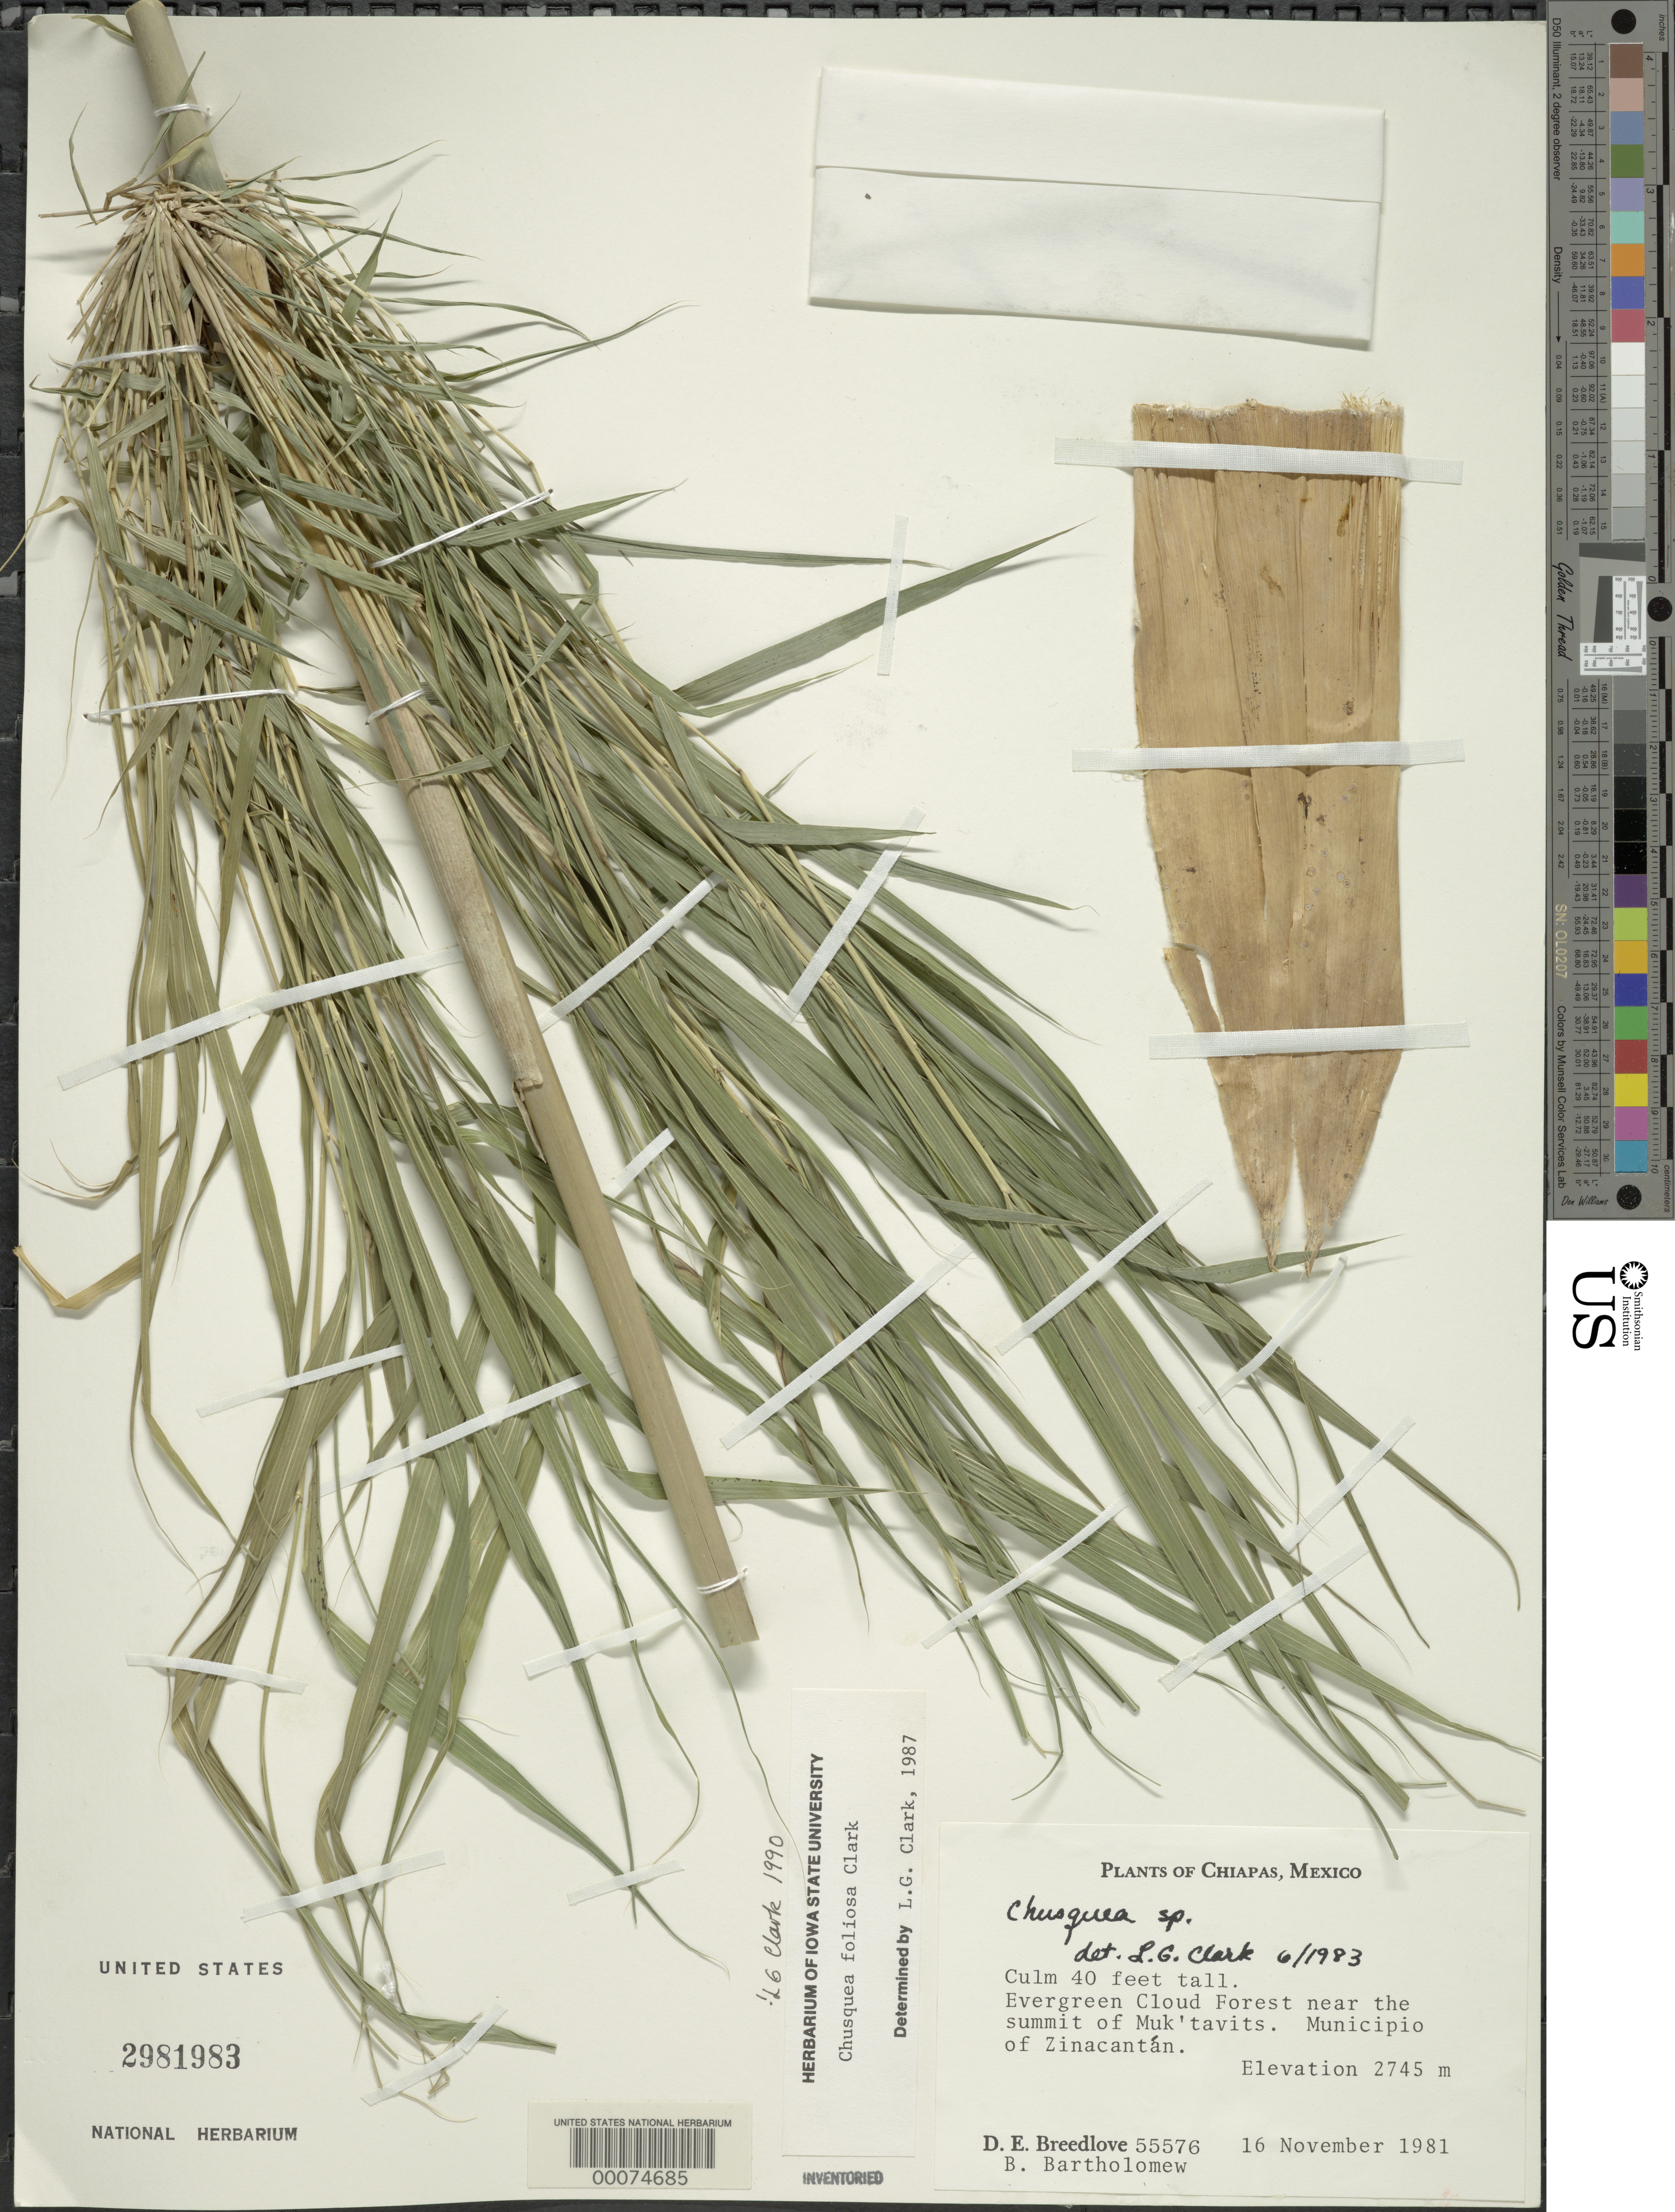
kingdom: Plantae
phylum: Tracheophyta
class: Liliopsida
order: Poales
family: Poaceae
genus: Chusquea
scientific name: Chusquea foliosa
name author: L.G. Clark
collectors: D. E. Breedlove & B. M. Bartholomew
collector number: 55576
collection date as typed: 16 Nov 1981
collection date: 1981-11-16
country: Mexico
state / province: Chiapas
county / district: Zinacantán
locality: Muk'tavits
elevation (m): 2745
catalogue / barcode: US 2981983